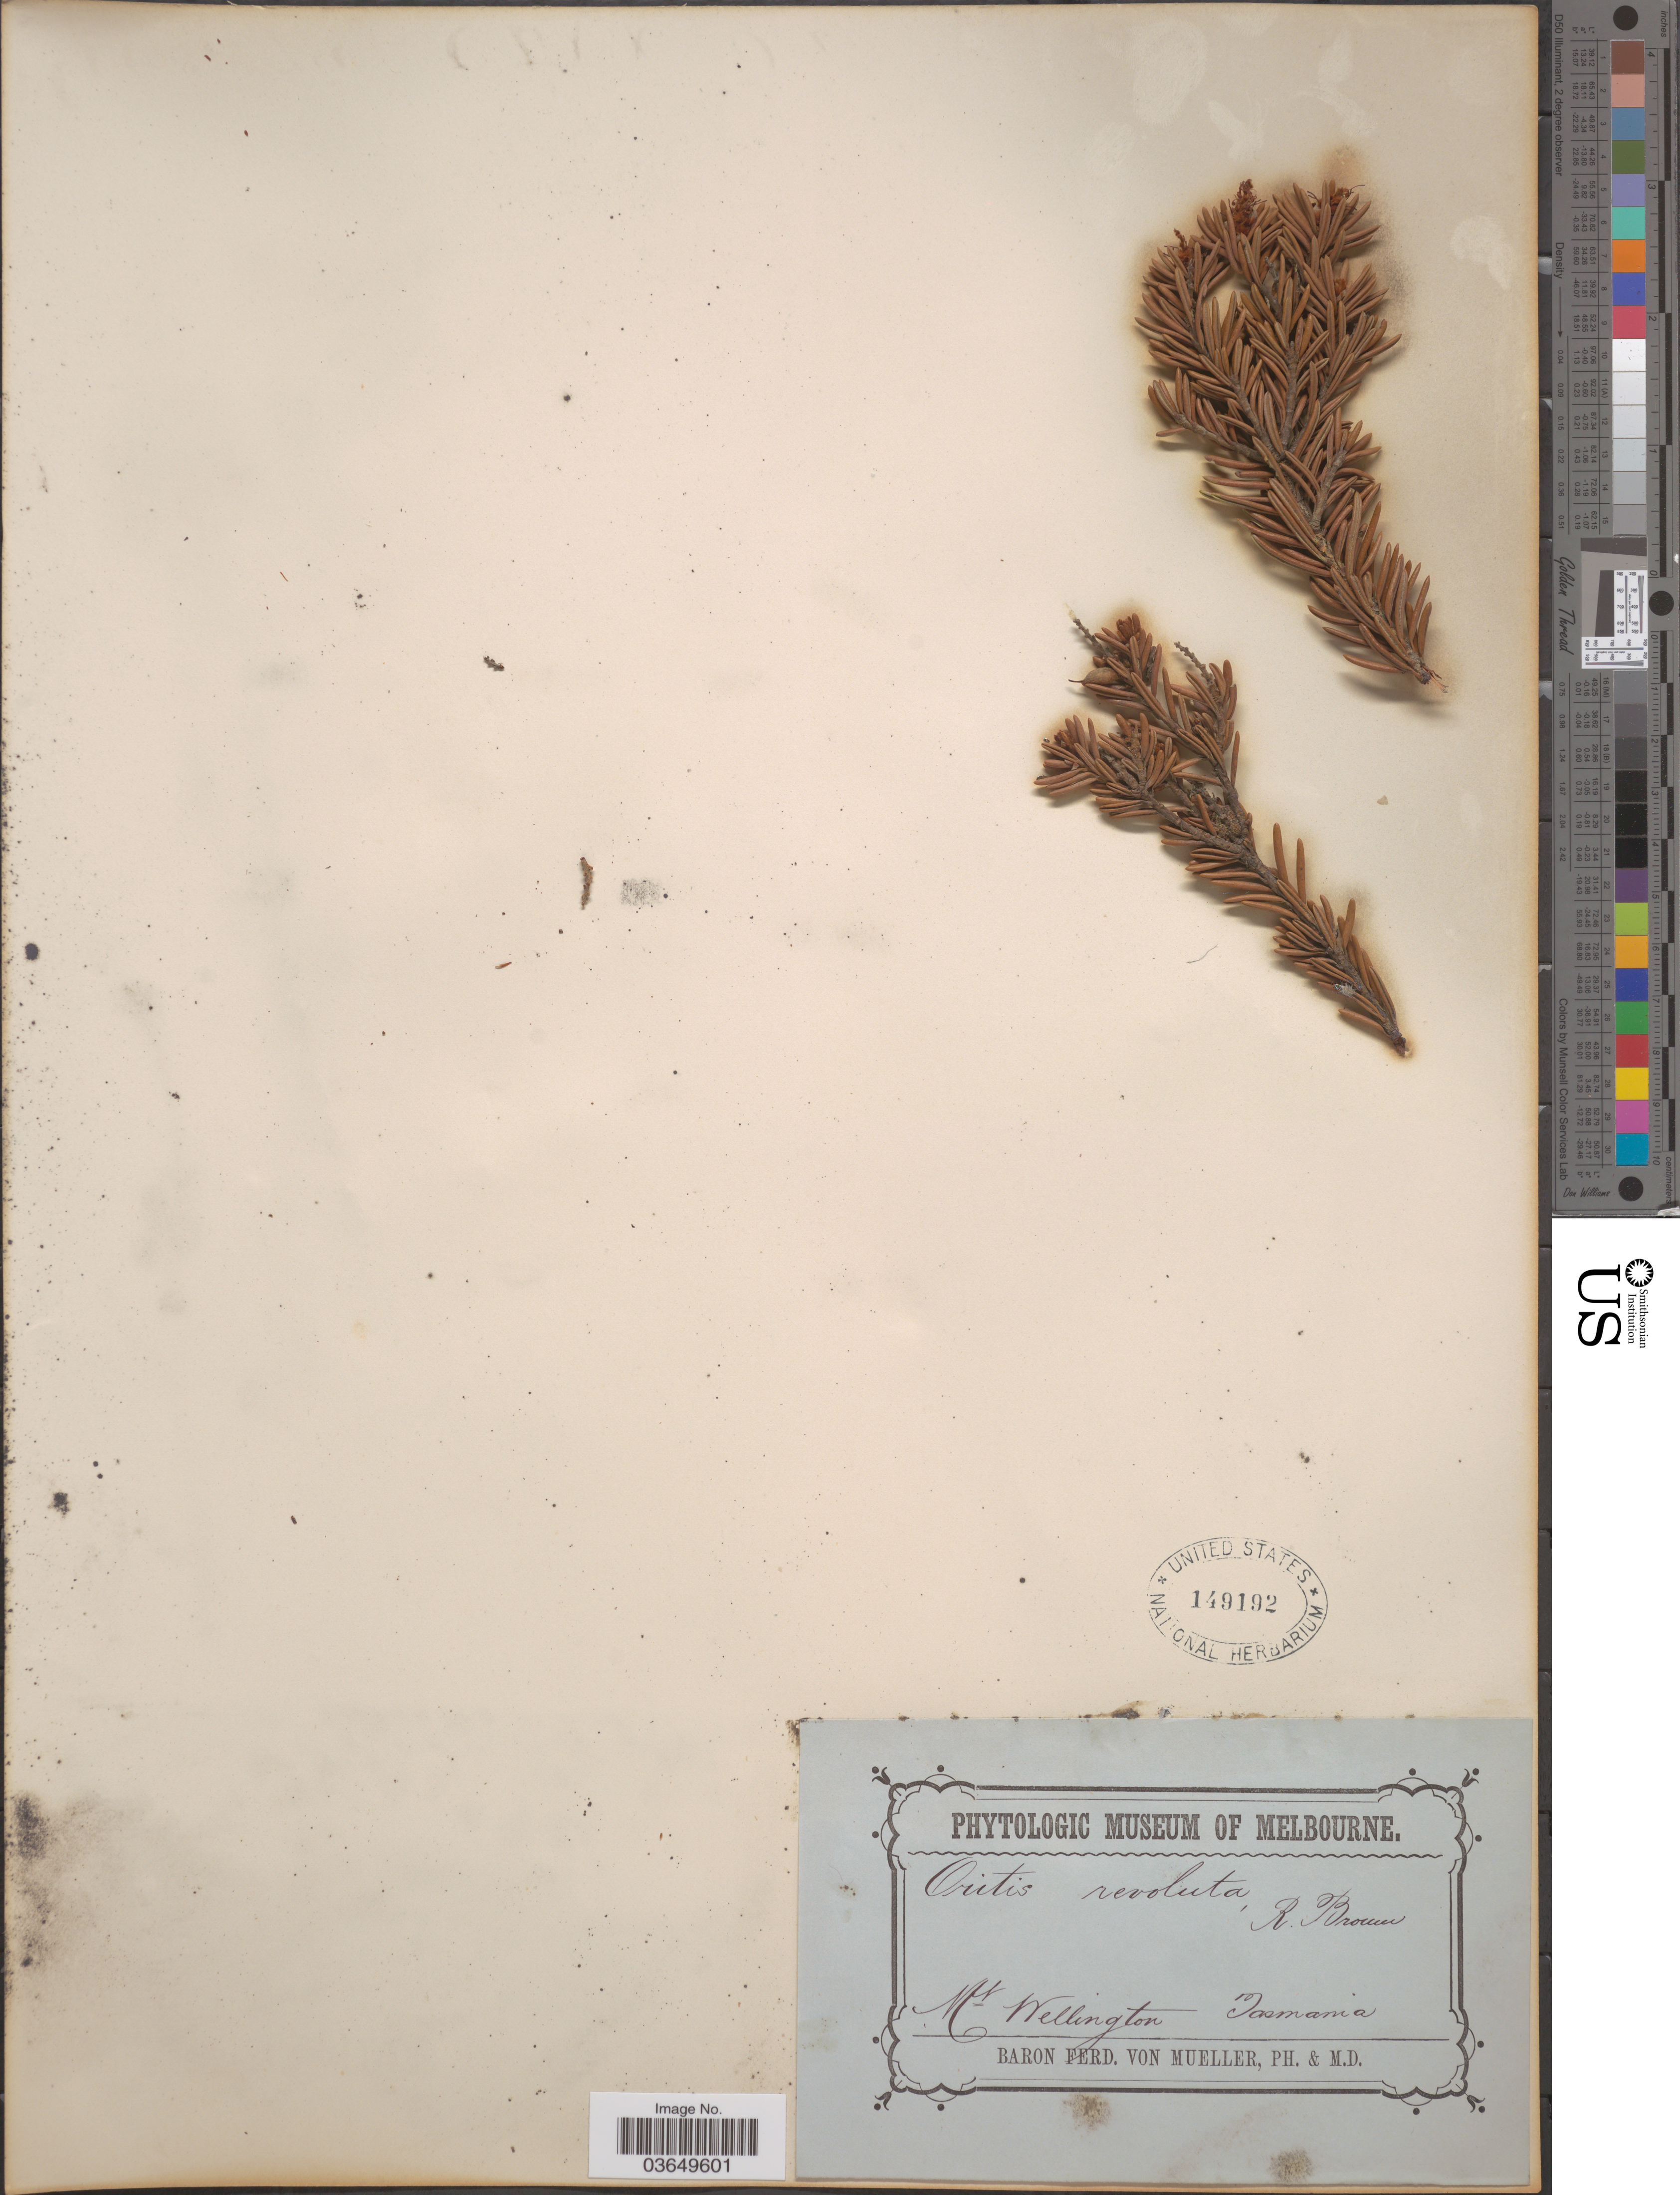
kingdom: Plantae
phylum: Tracheophyta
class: Magnoliopsida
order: Proteales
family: Proteaceae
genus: Orites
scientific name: Orites revolutus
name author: R. Br.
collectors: F. Mueller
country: Australia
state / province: Tasmania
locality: Mt Wellington.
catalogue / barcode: US 149192